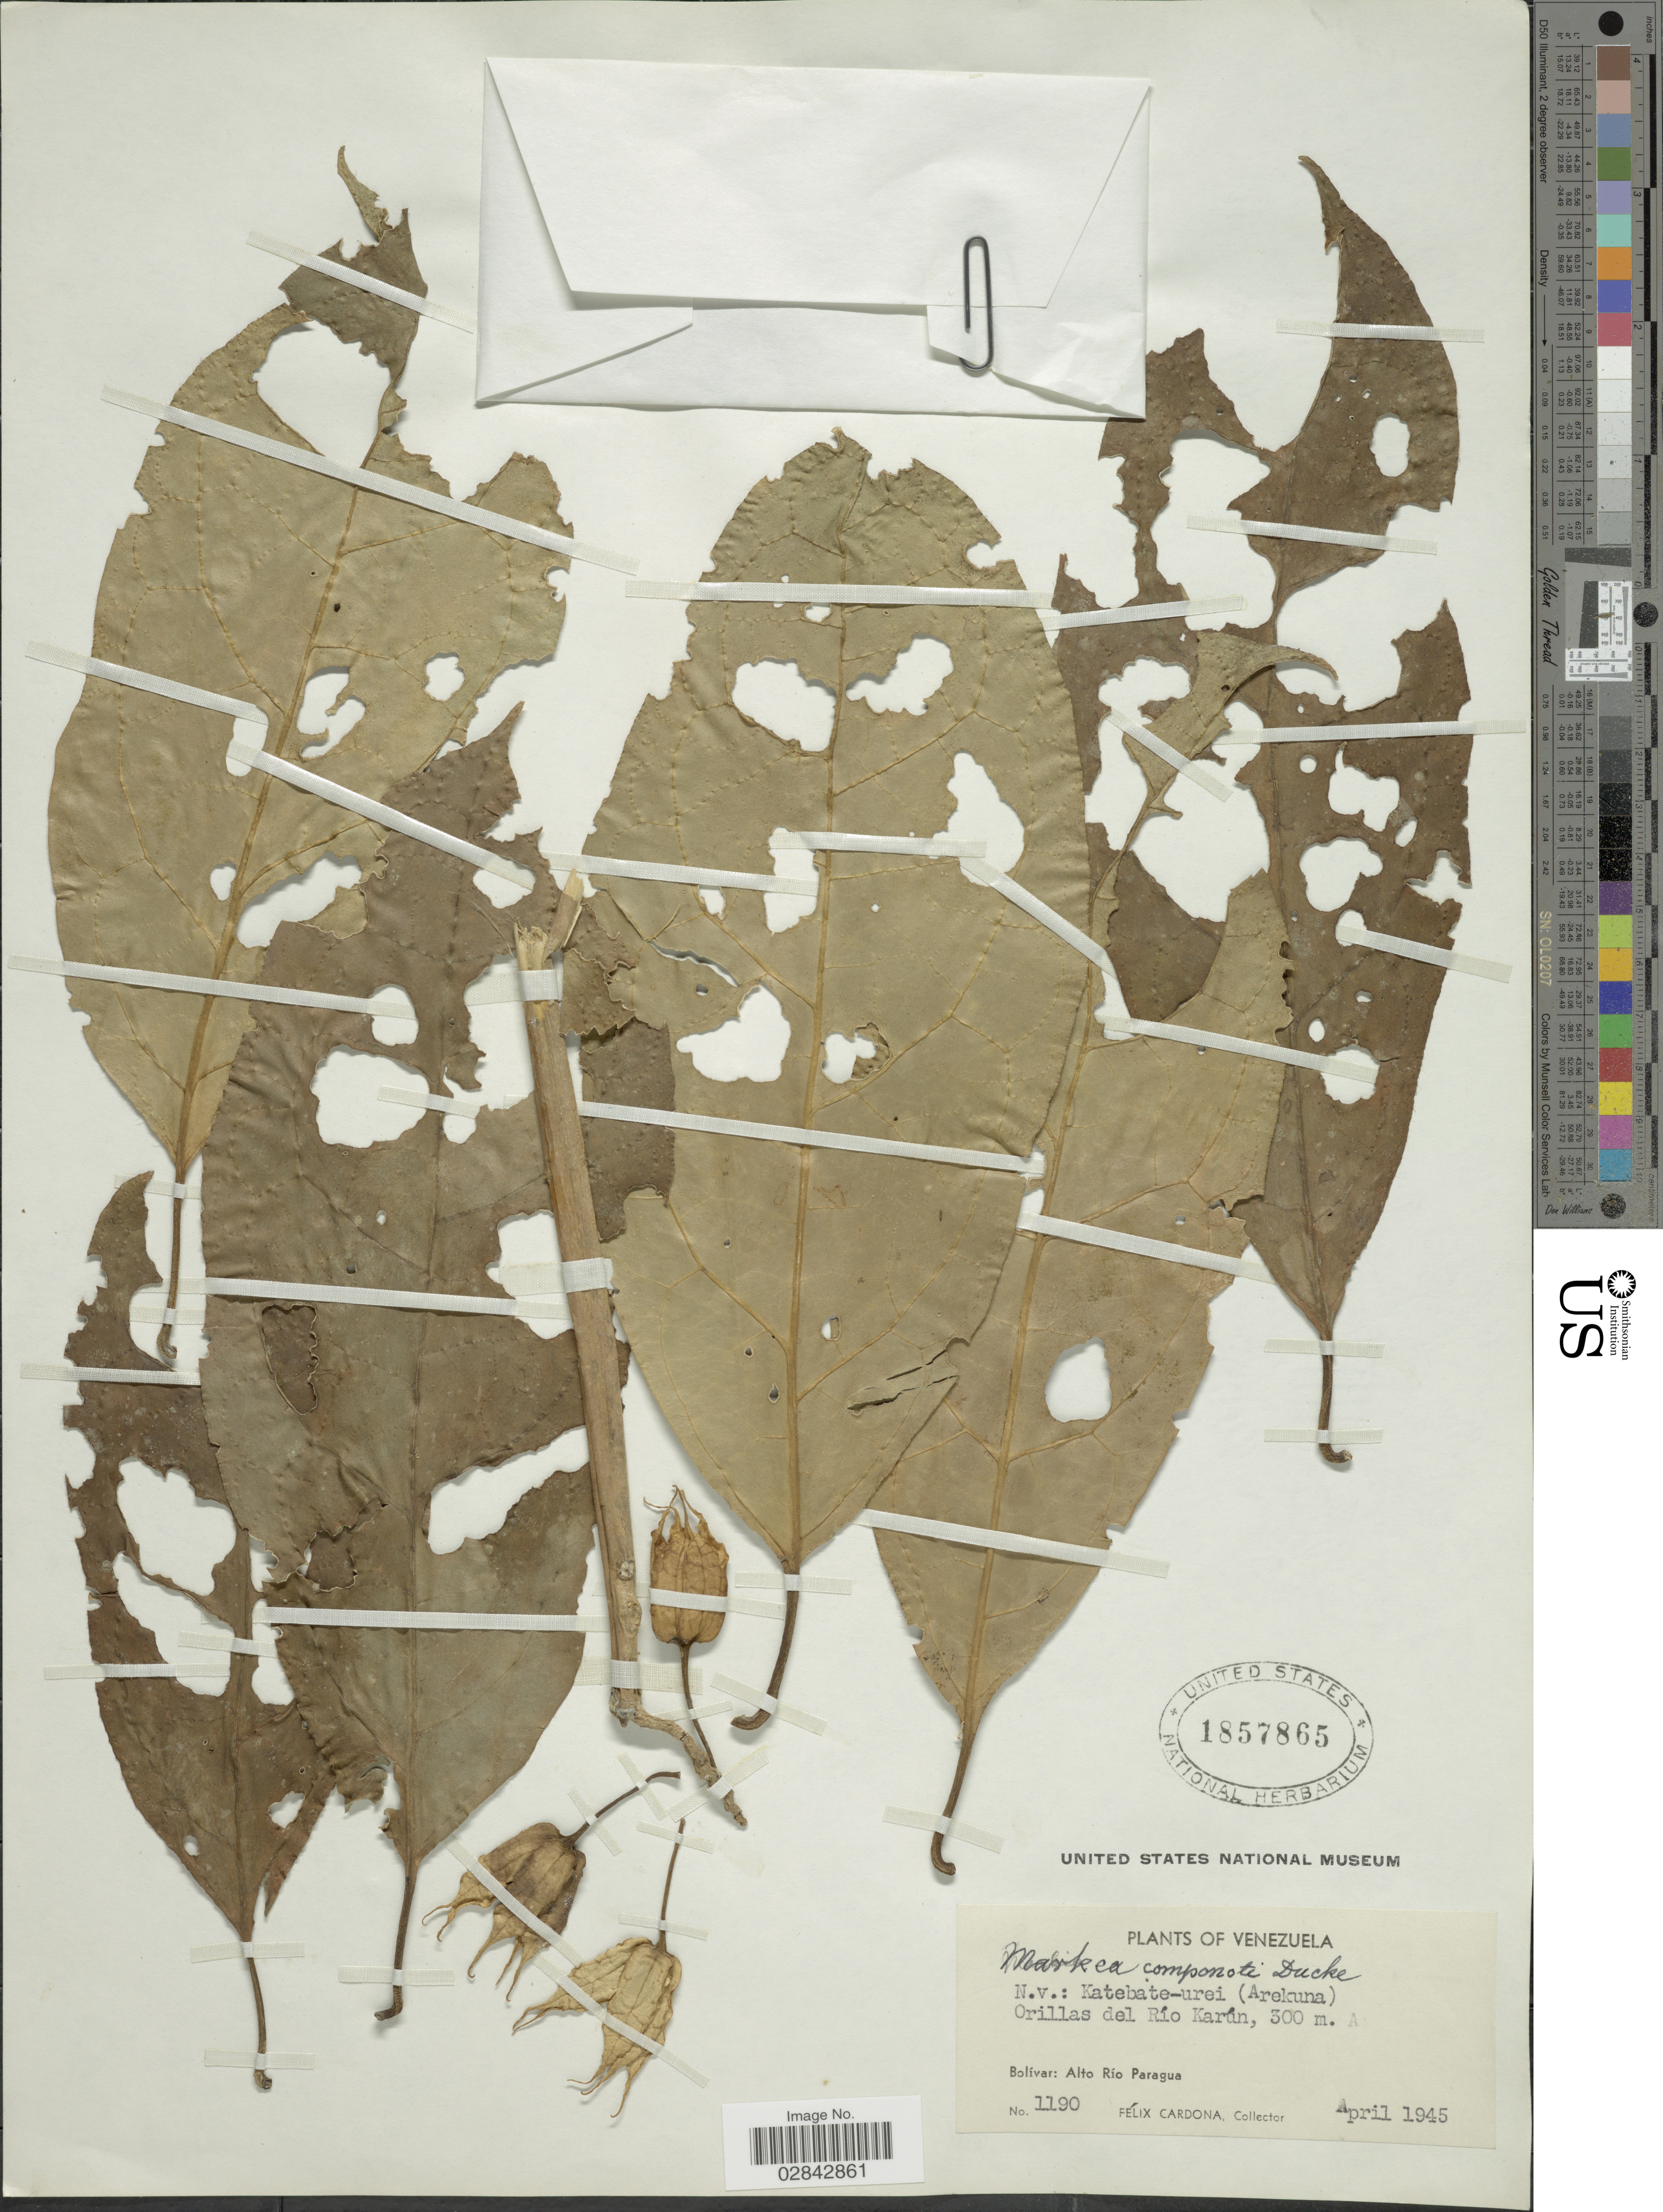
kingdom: Plantae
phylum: Tracheophyta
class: Magnoliopsida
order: Solanales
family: Solanaceae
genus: Markea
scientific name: Markea camponoti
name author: Ducke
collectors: F. Cardona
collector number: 1190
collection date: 1945-04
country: Venezuela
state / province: Bolivar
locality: Orillas de Río Karún. Alto Río Paragua.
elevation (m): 300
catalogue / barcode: US 1857865